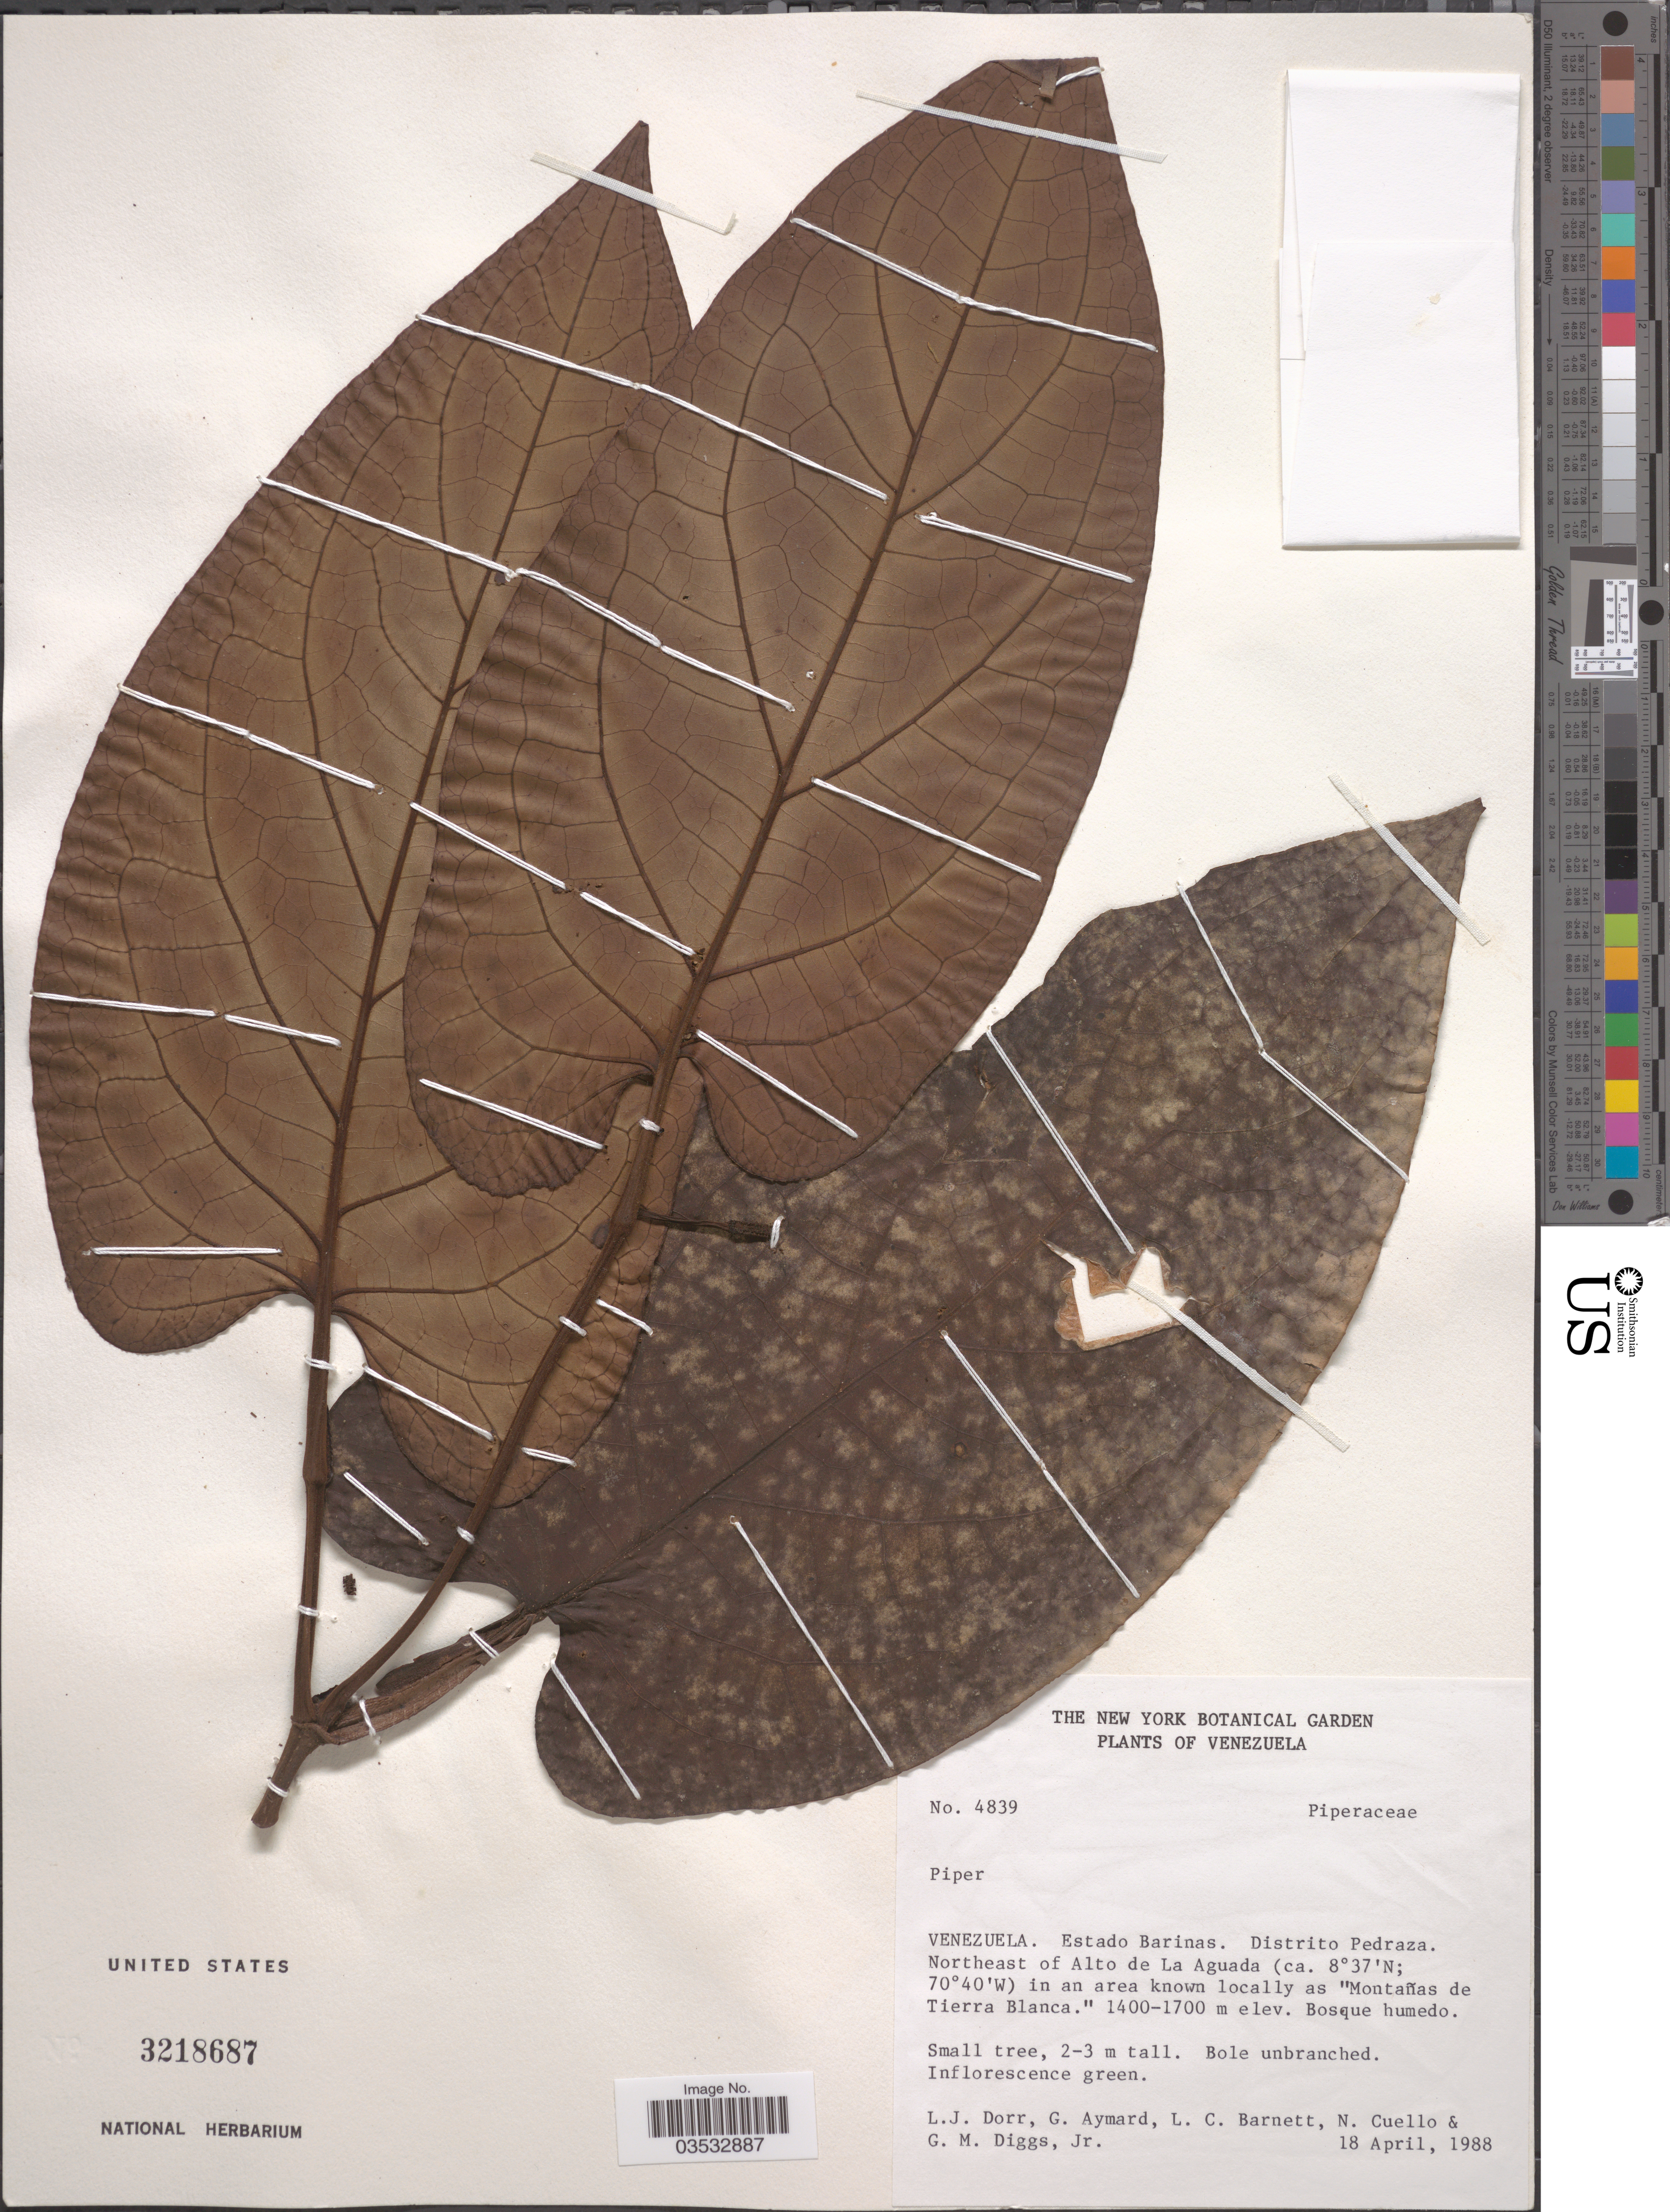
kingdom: Plantae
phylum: Tracheophyta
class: Magnoliopsida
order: Piperales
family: Piperaceae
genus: Piper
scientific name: Piper sp.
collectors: L. J. Dorr, G. A. Aymard, L. C. Barnett, N. L. Cuello & G. Diggs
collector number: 4839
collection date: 1988-04-18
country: Venezuela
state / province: Barinas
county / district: Pedraza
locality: NE of Alto de La Aguada in an area known locally as 'Montañas de Tierra Blanca"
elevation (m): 1400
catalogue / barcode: US 3218687